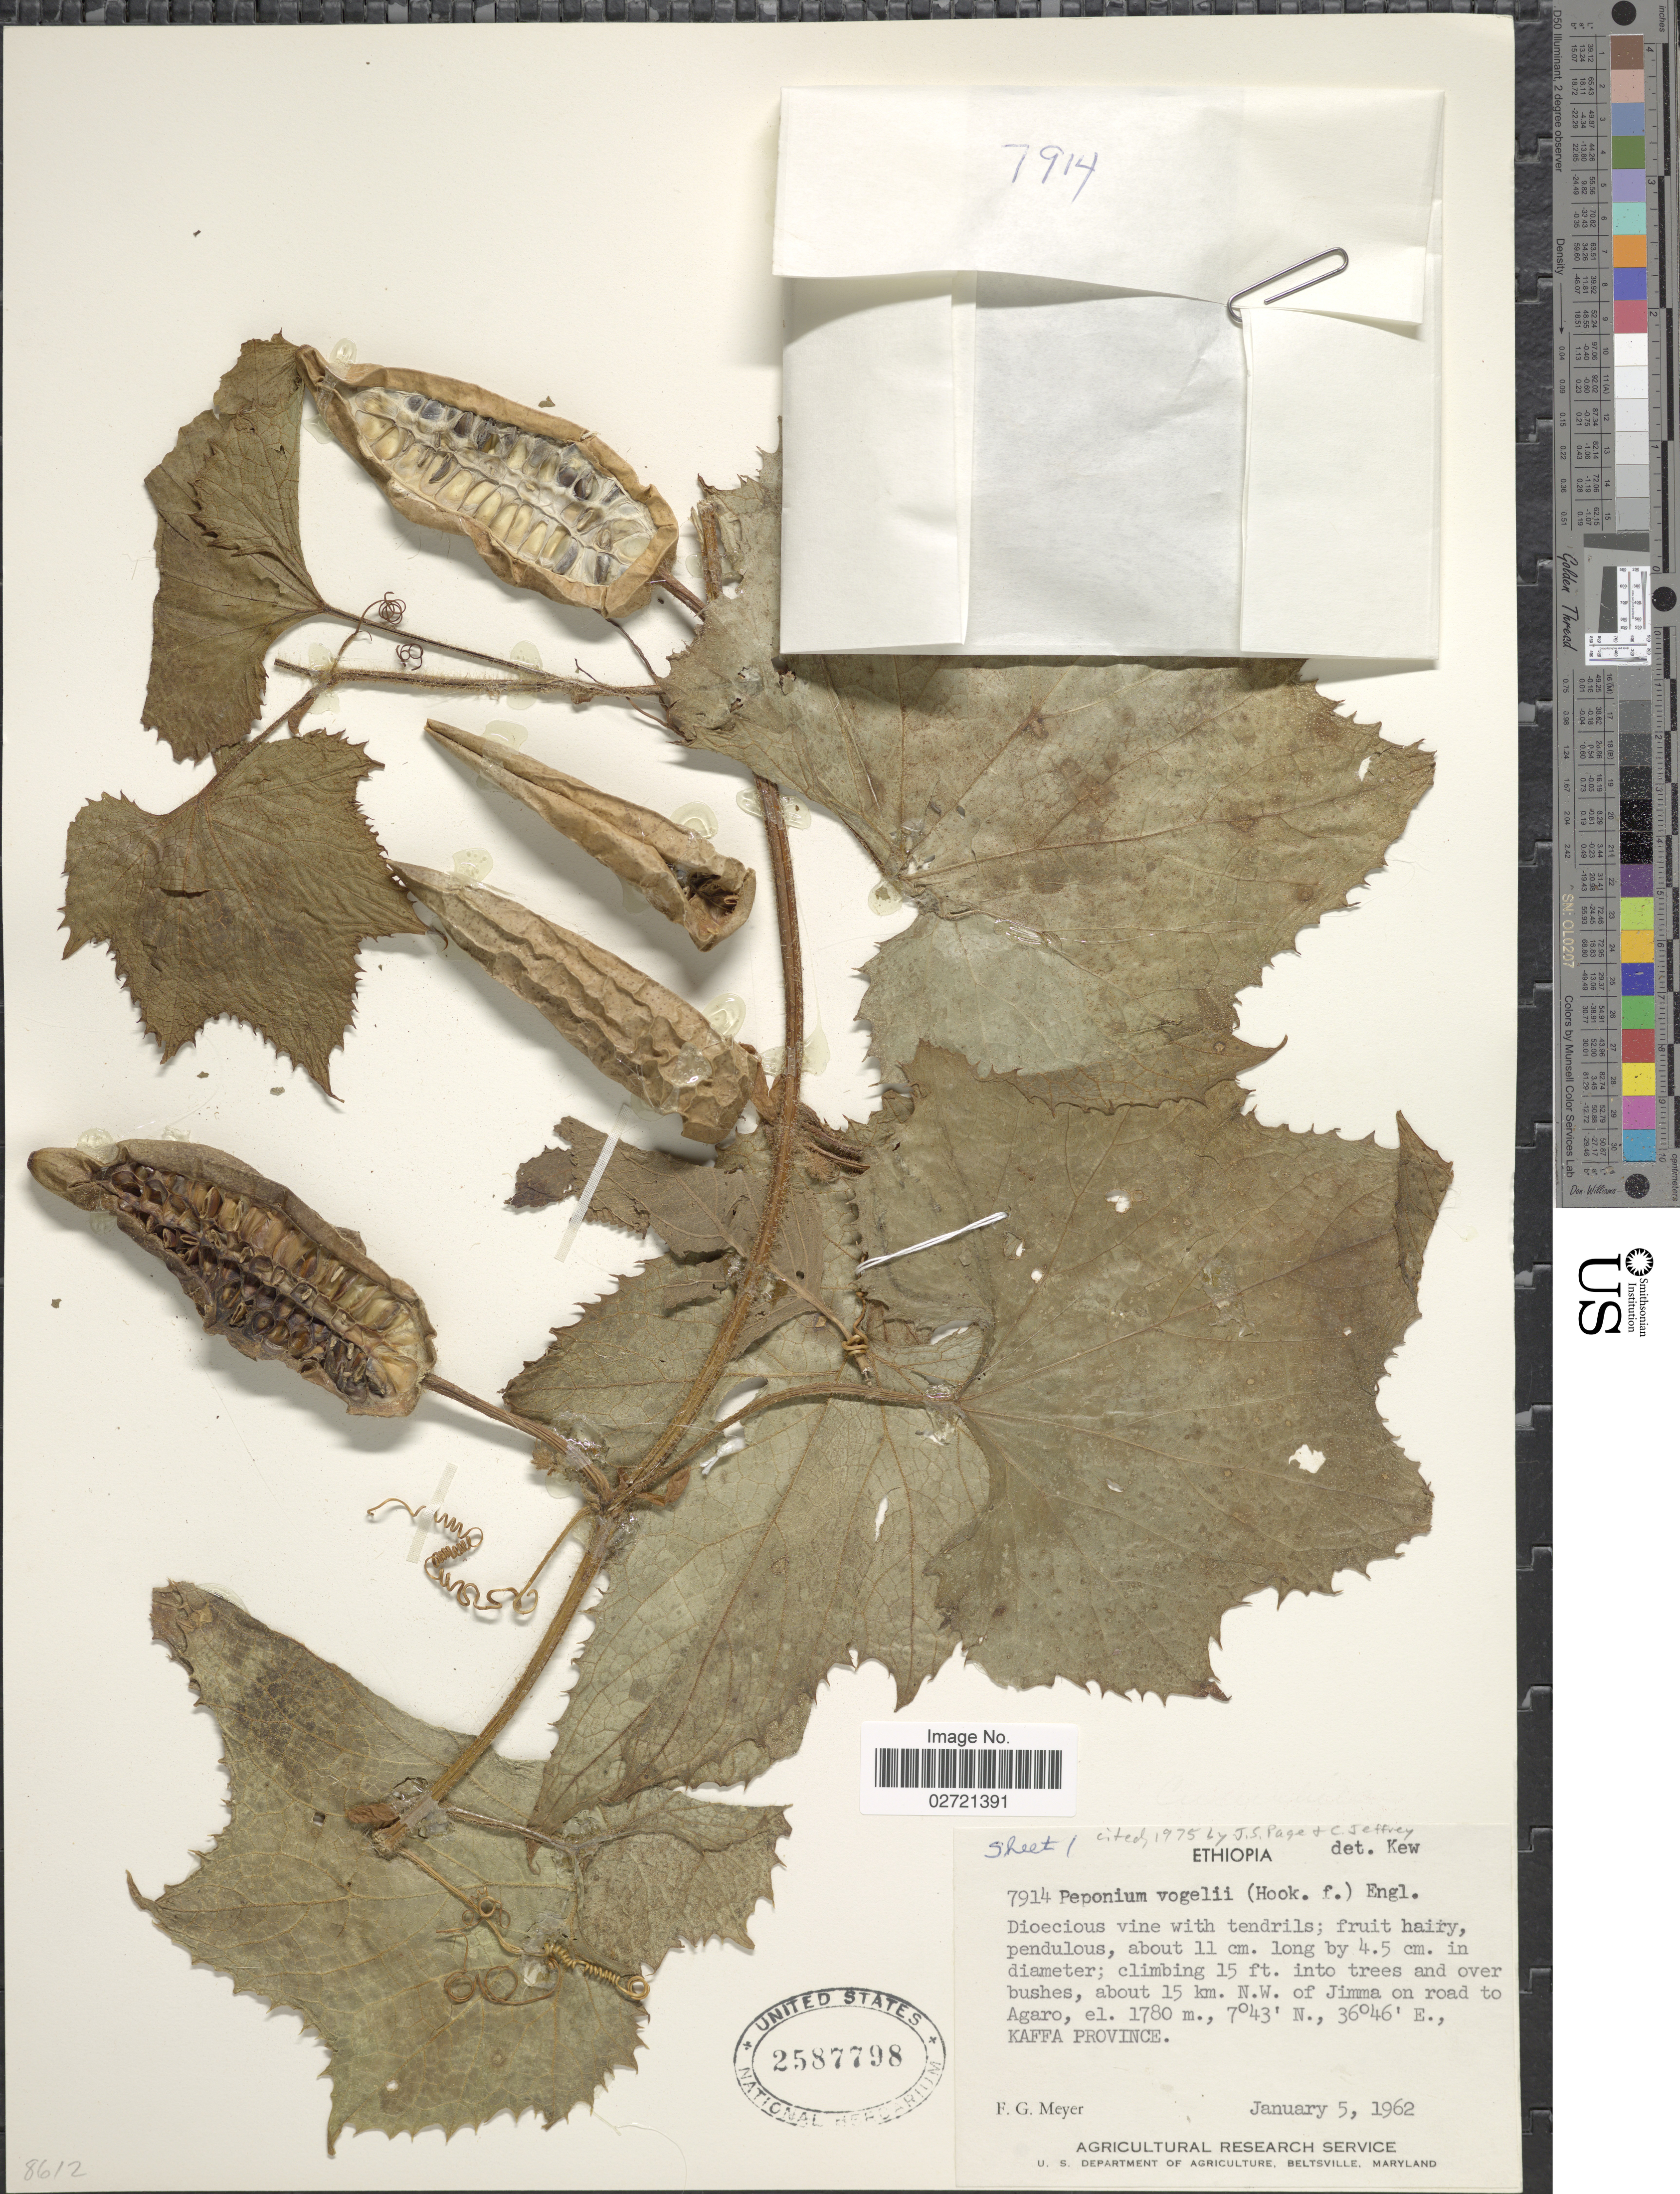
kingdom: Plantae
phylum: Tracheophyta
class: Magnoliopsida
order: Cucurbitales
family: Cucurbitaceae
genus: Peponium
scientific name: Peponium vogelii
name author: (Hook. f.) Engl.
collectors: F. G. Meyer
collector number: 7914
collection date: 1962-01-05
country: Ethiopia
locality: About 15 km. N.W. of Jimma on road to Agaaro, Kaffa Province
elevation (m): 1780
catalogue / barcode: US 2587798